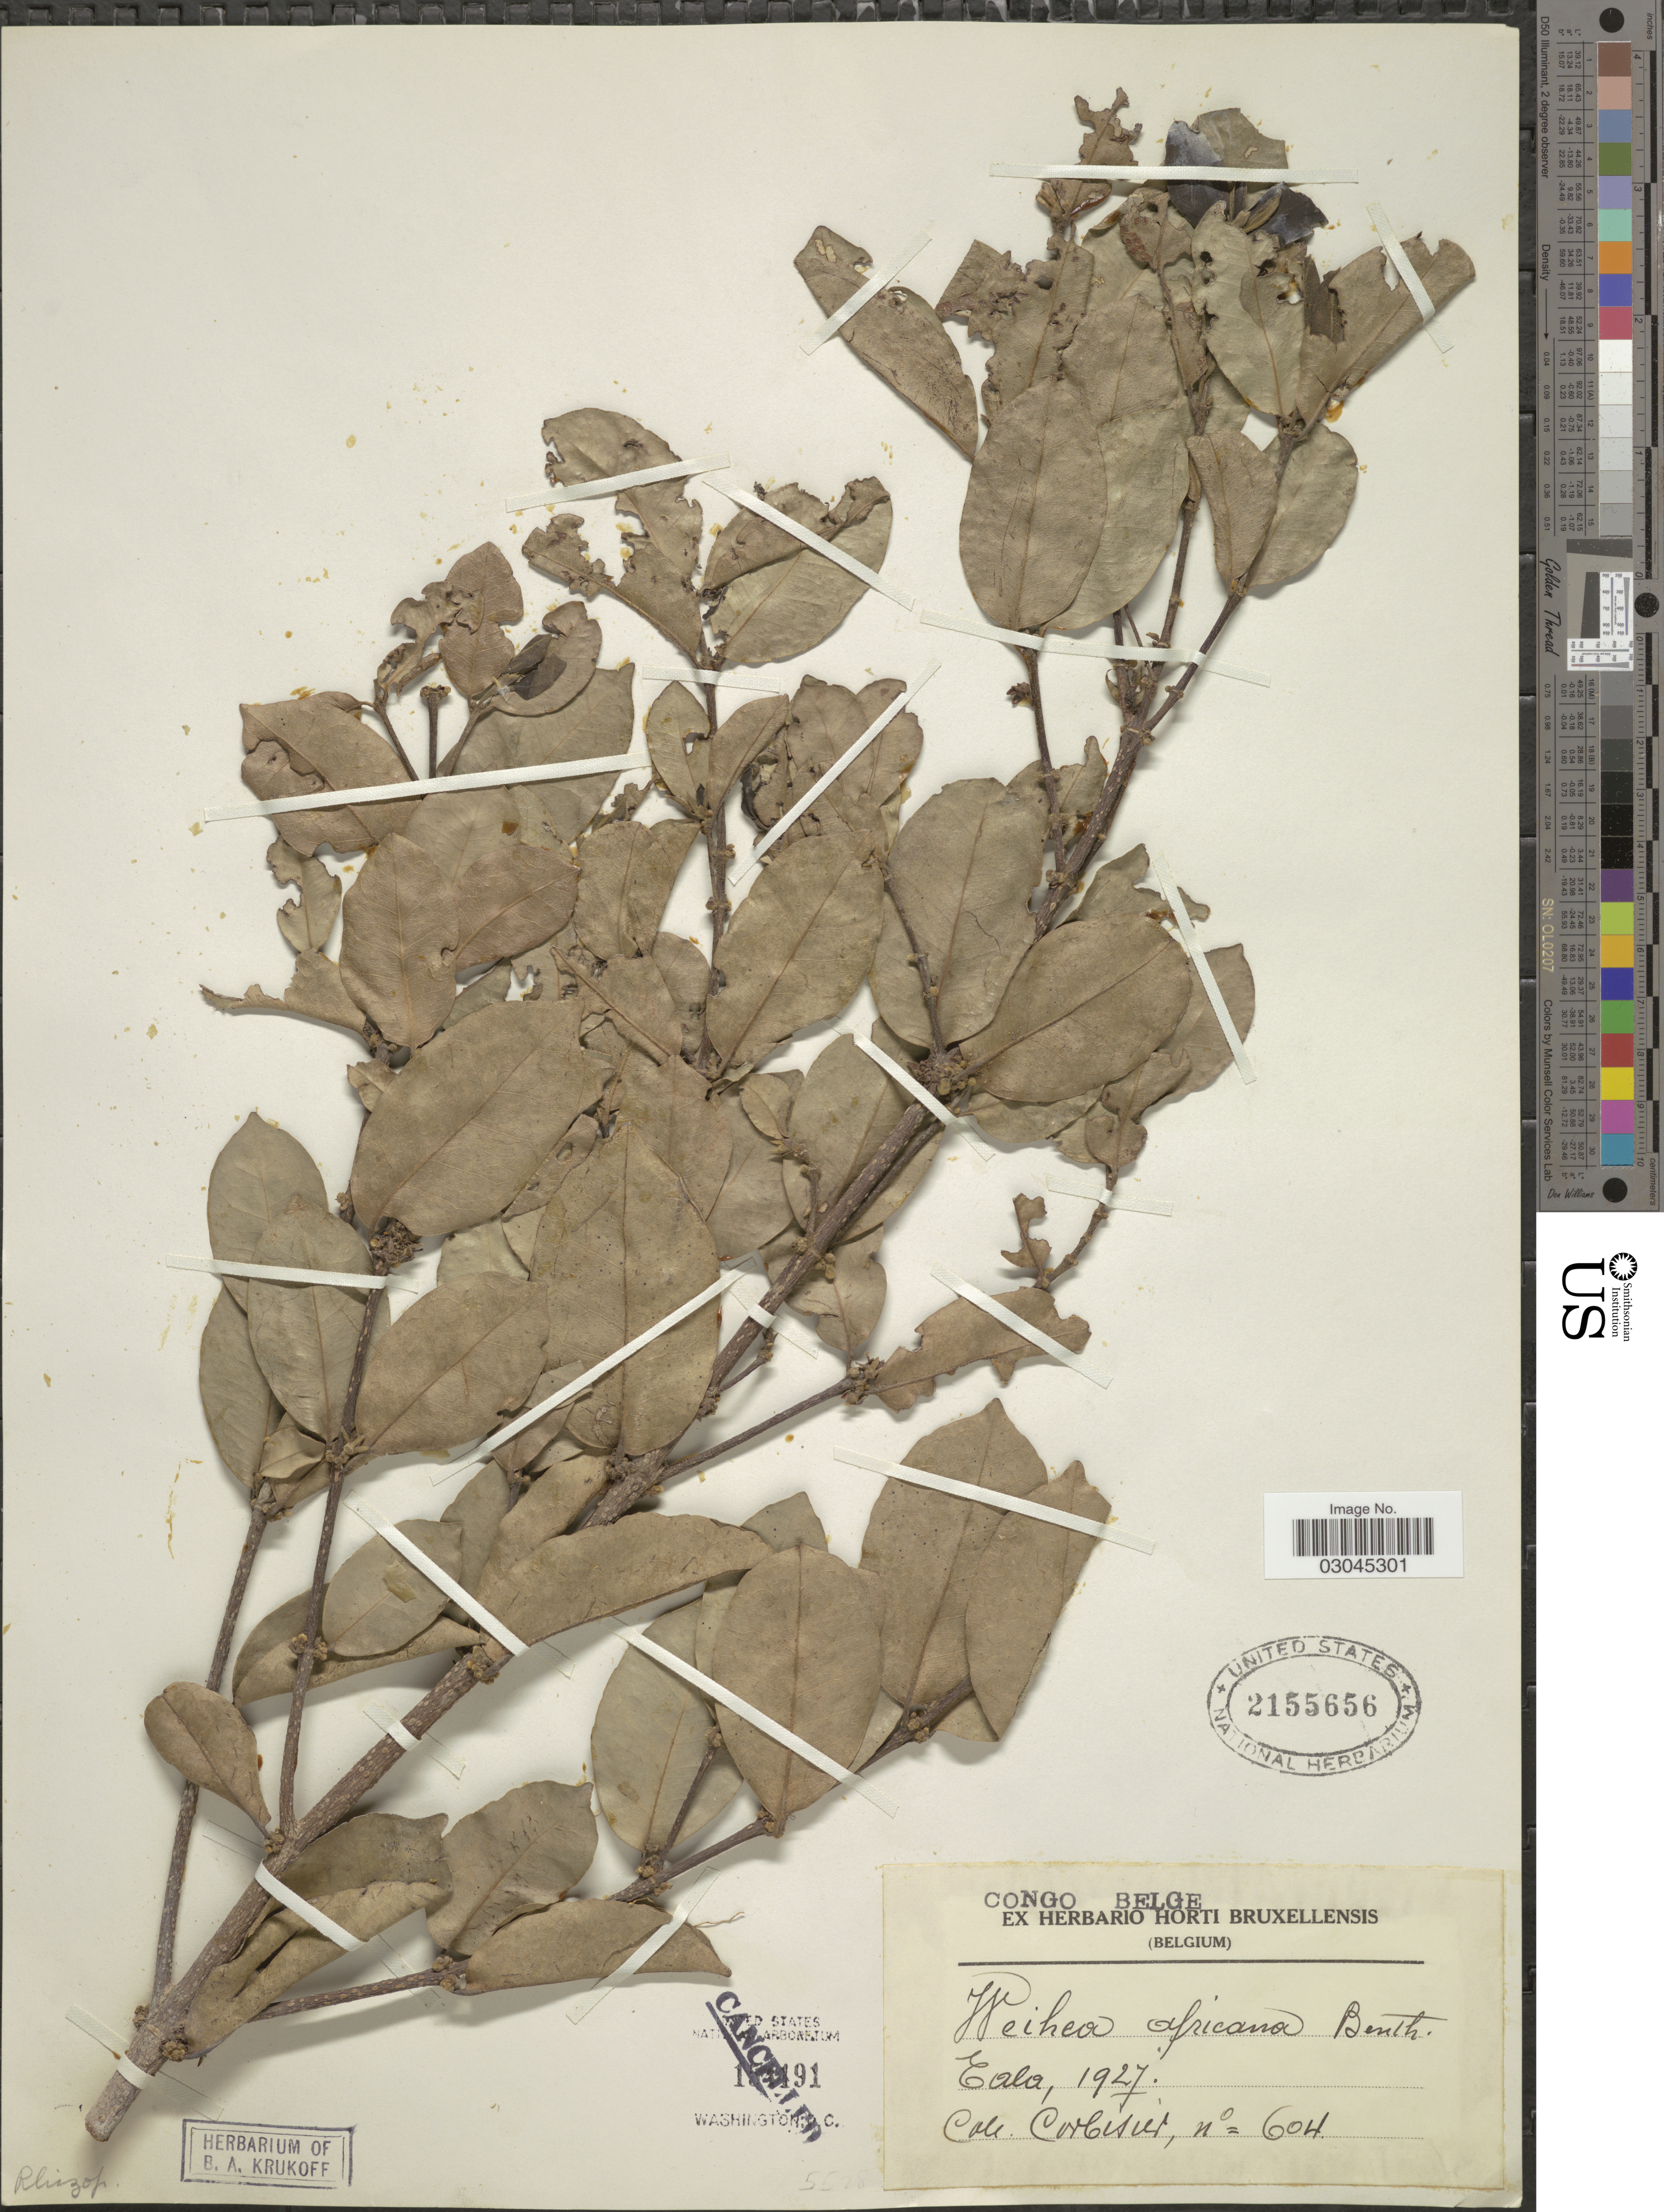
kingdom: Plantae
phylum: Tracheophyta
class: Magnoliopsida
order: Malpighiales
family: Rhizophoraceae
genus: Cassipourea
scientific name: Cassipourea congoensis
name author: R. Br. ex DC.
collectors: -. Corbisier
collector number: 604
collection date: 1927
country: Congo, Democratic Republic of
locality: Congo Belge. Eala.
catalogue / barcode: US 2155656